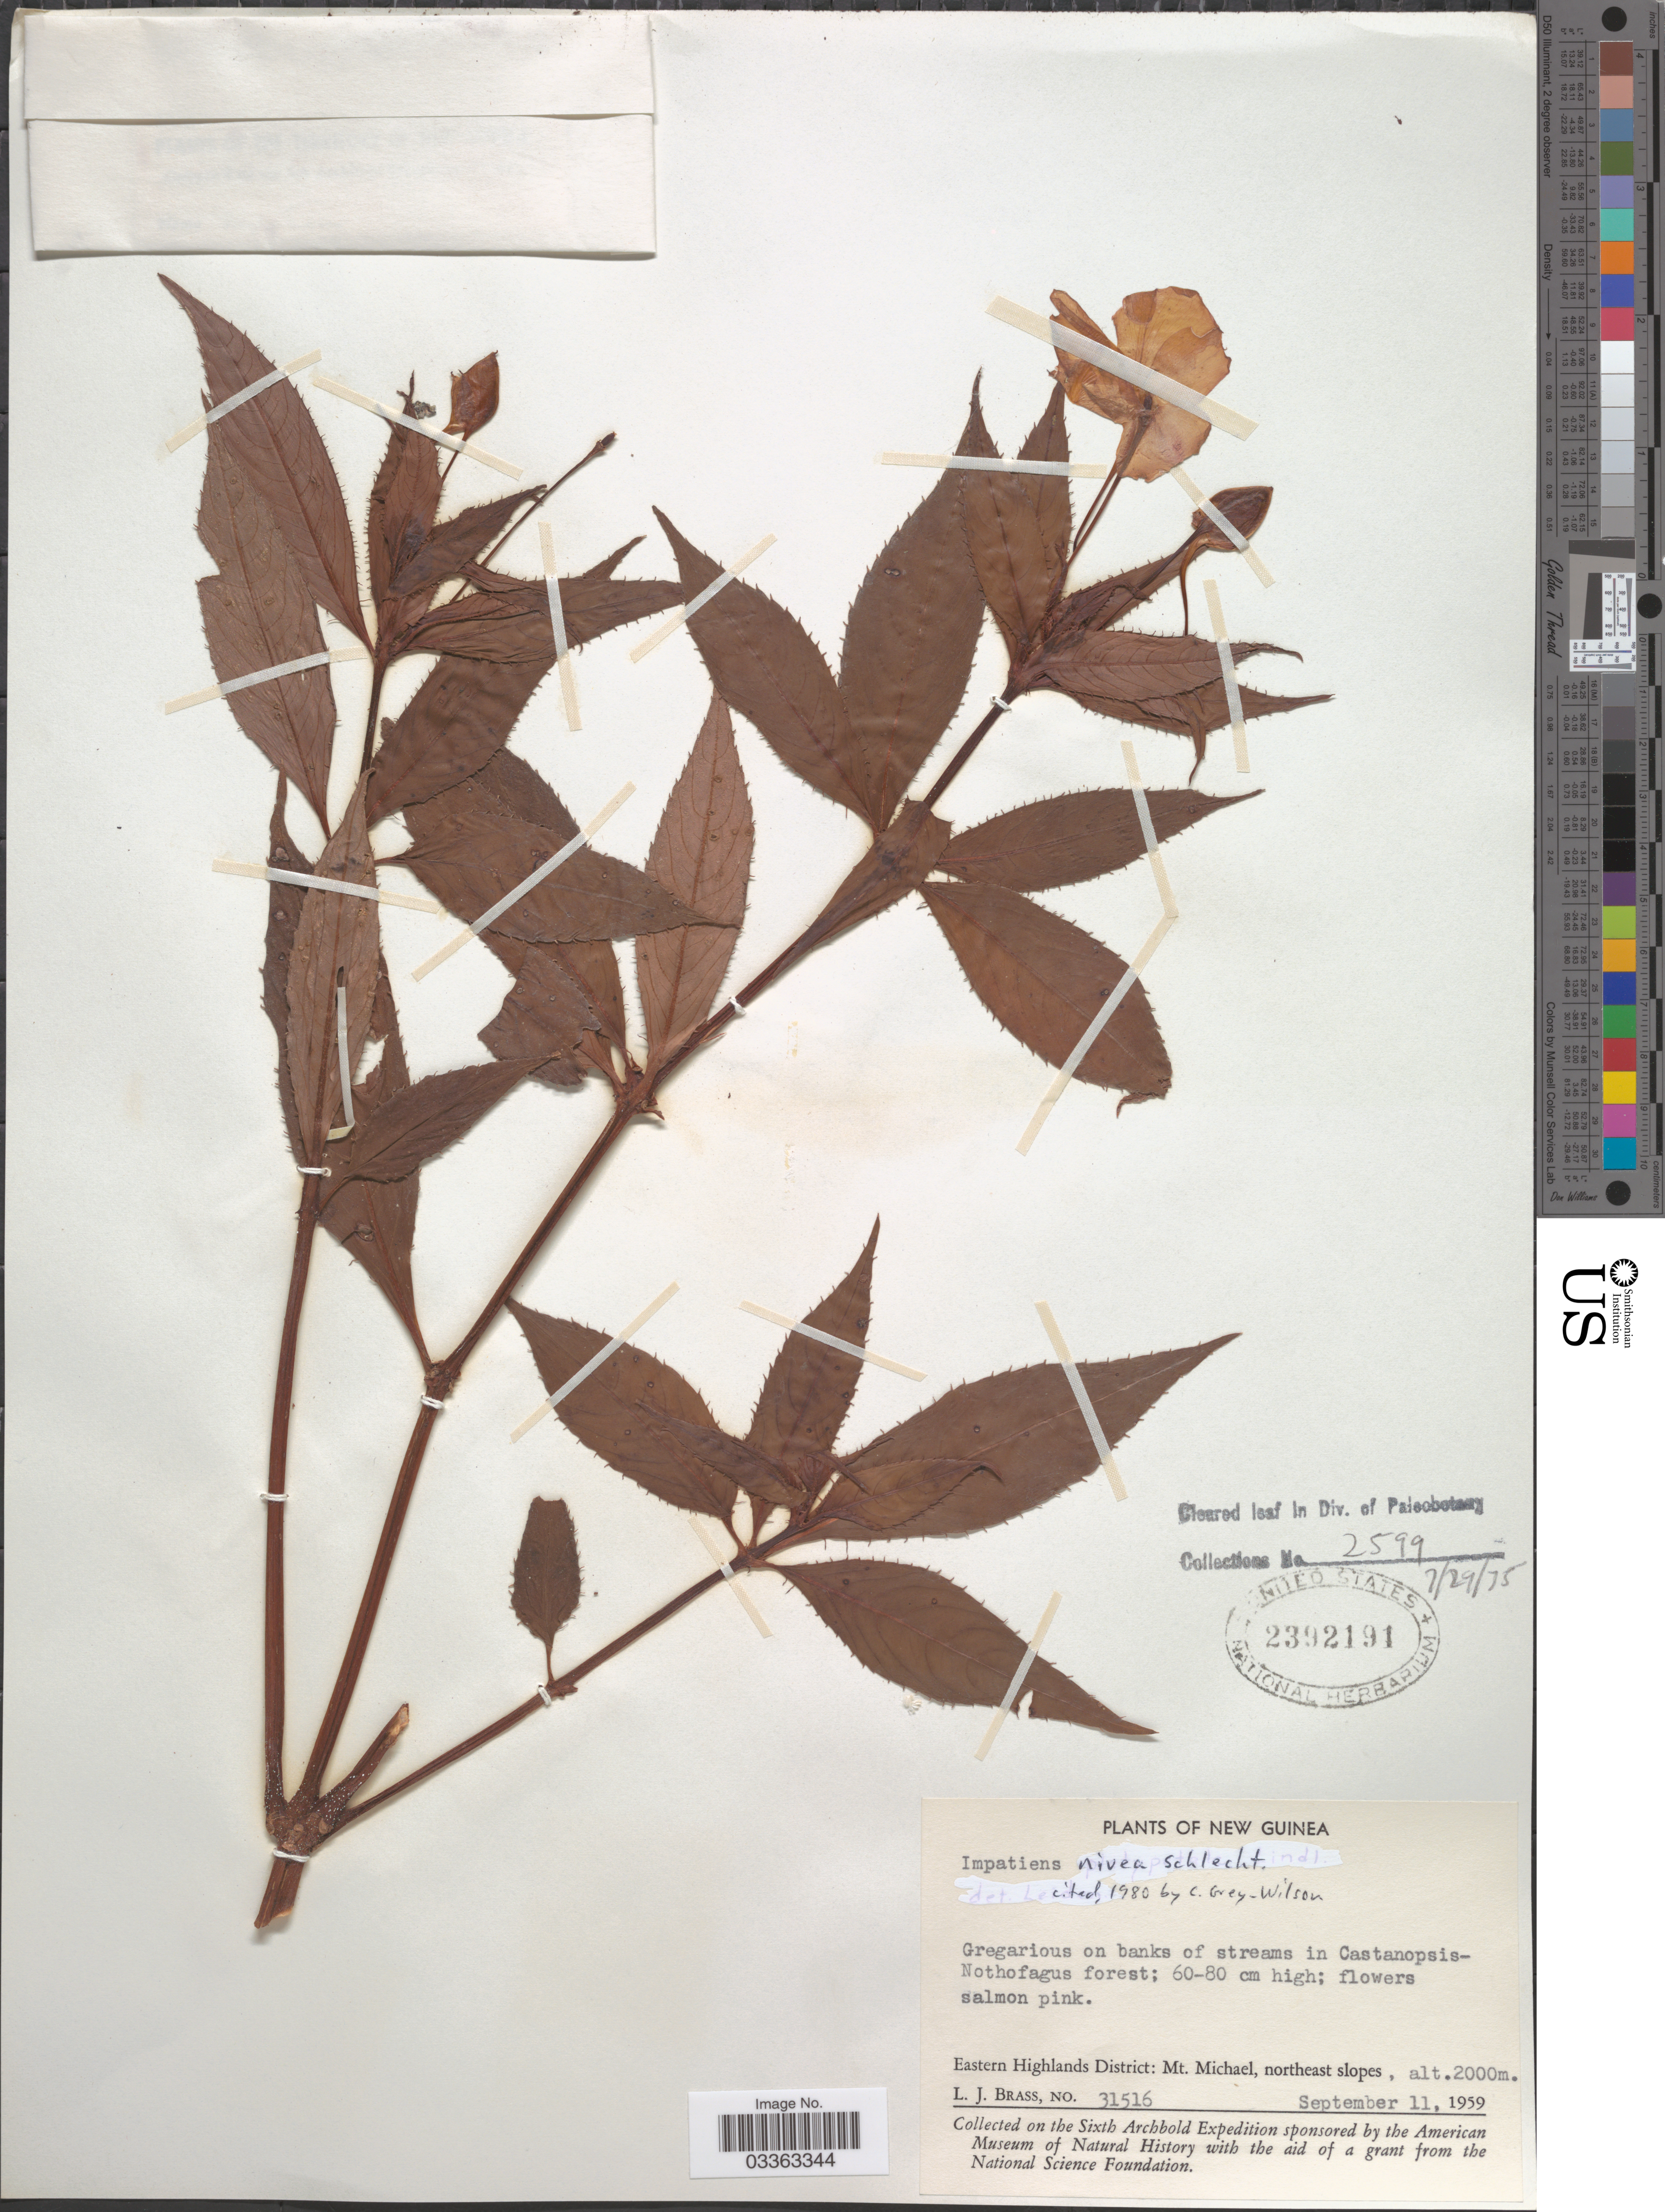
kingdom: Plantae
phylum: Tracheophyta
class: Magnoliopsida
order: Ericales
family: Balsaminaceae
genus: Impatiens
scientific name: Impatiens nivea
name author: Schltr.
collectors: L. J. Brass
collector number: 31516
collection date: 1959-09-11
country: Papua New Guinea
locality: New Guinea. Eastern Highlands District: Mt. Michael, northeast slopes.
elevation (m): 2000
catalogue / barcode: US 2392191